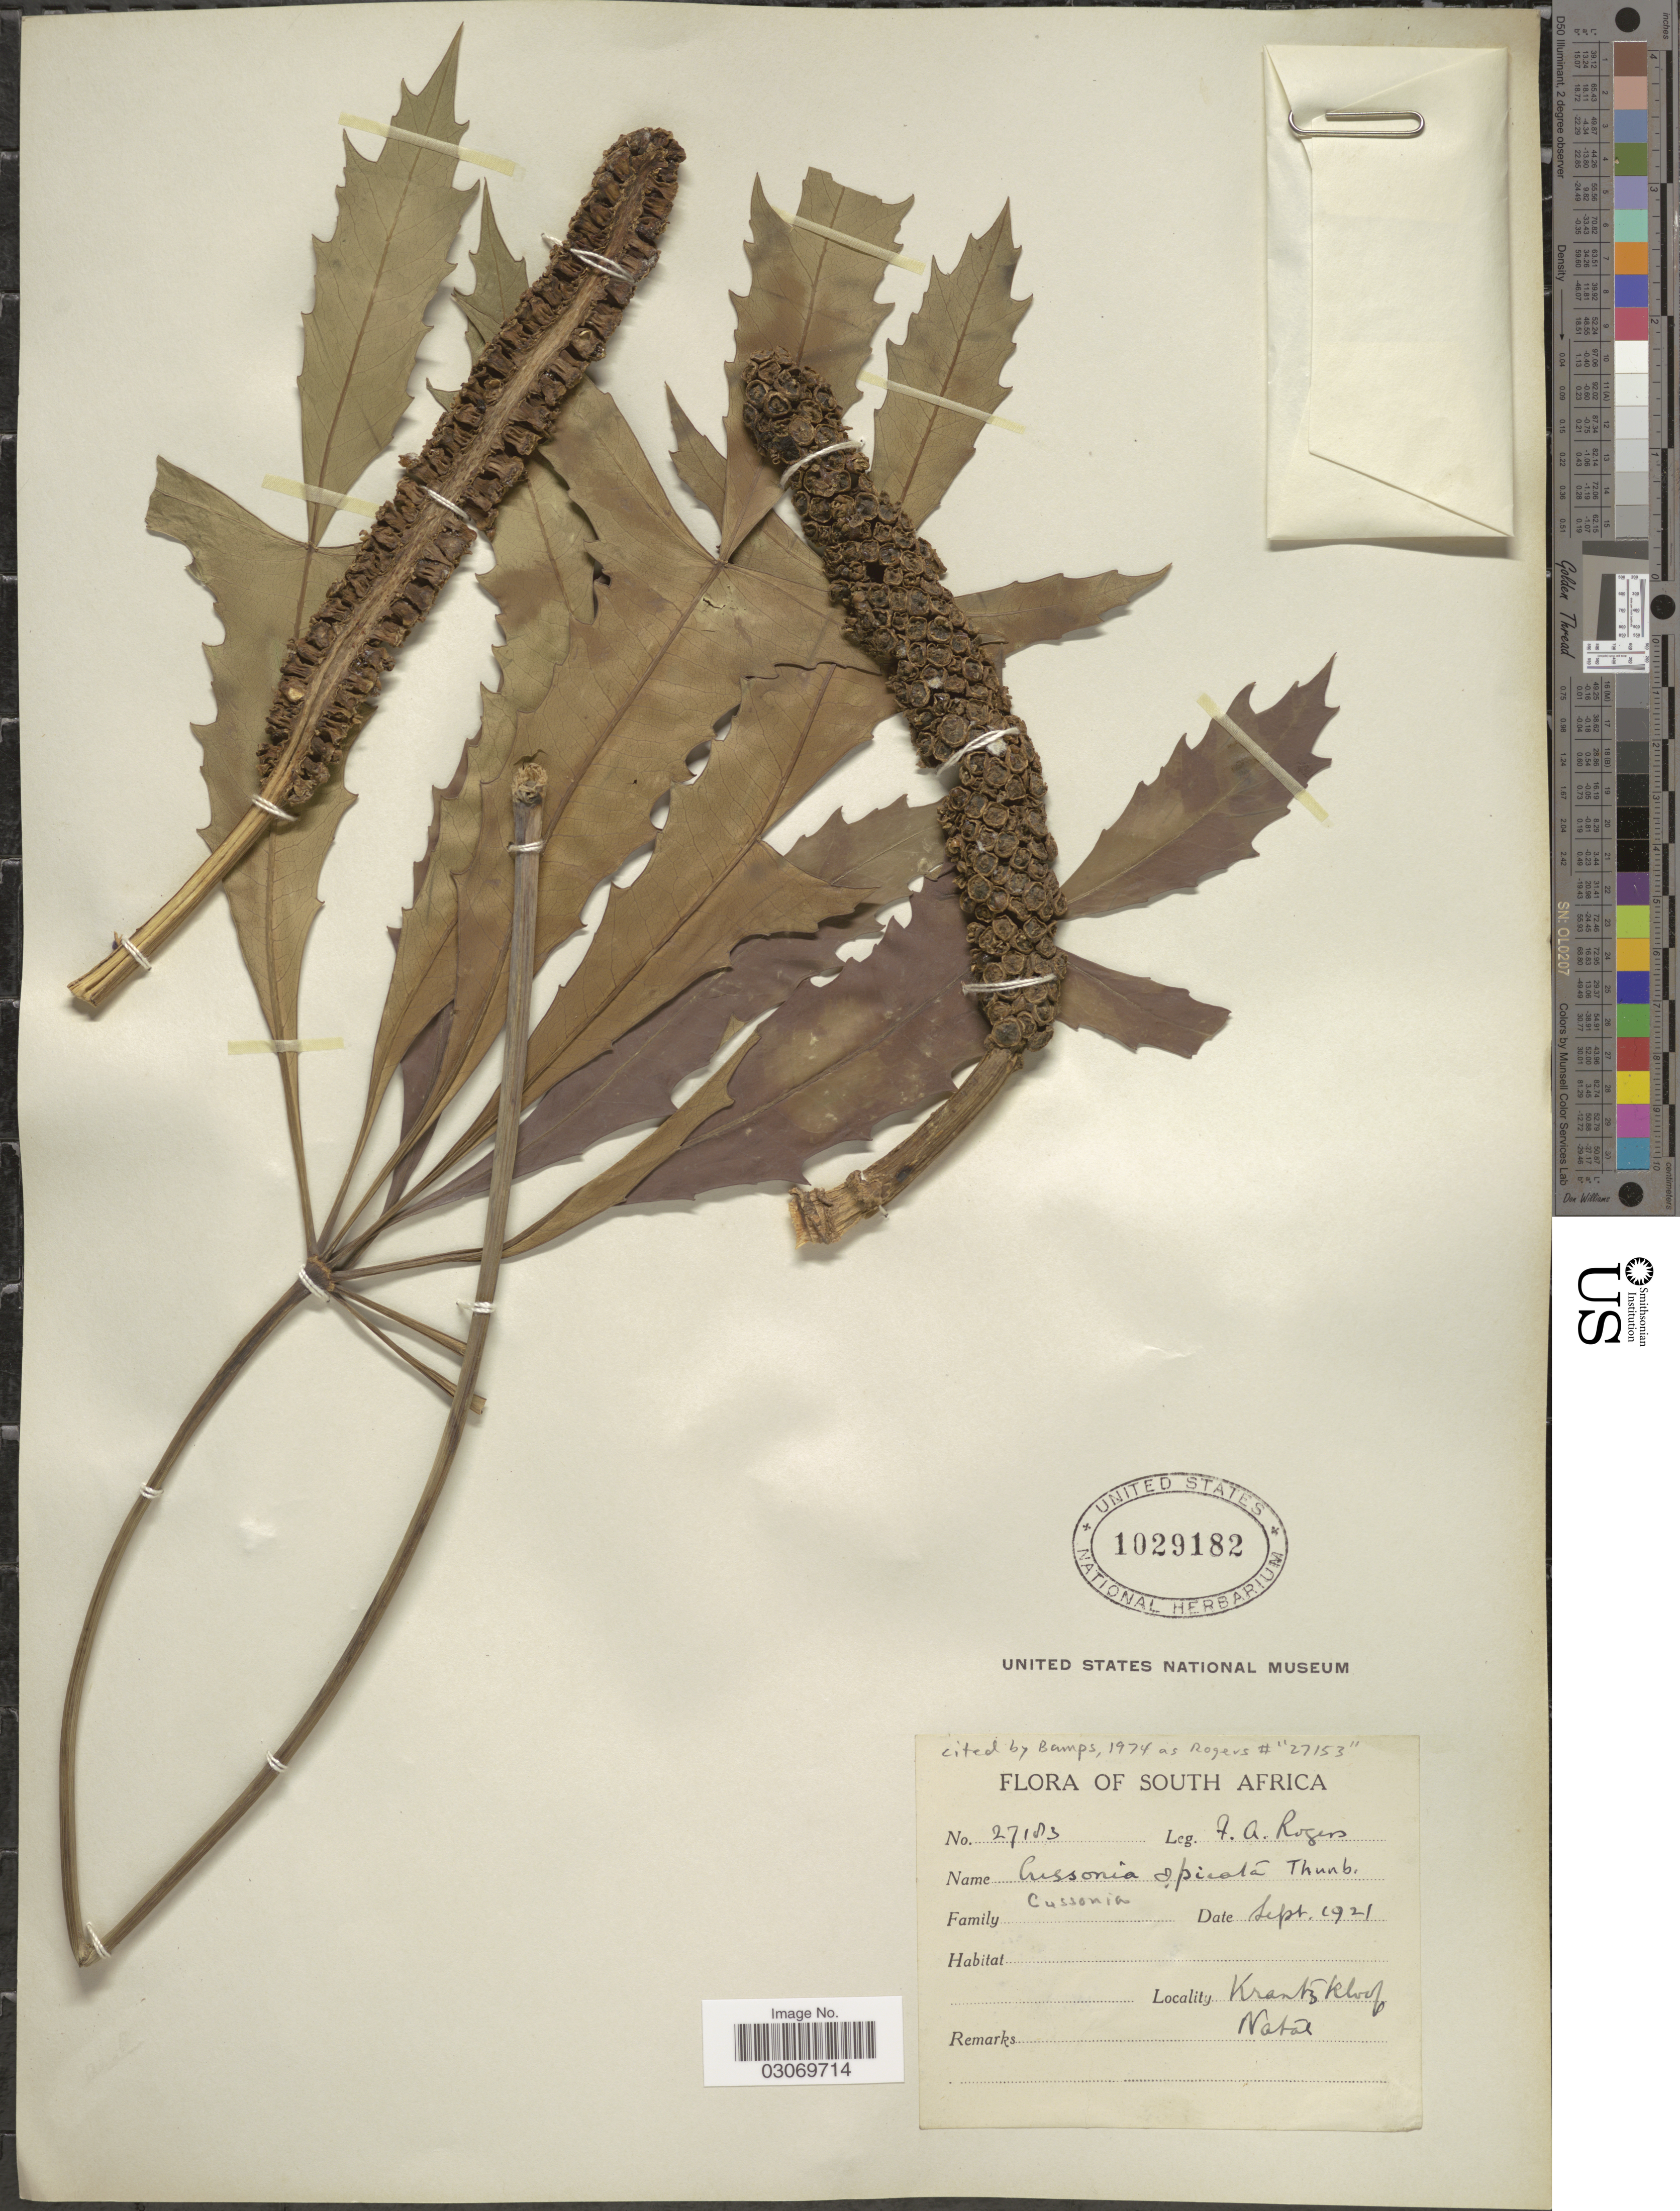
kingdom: Plantae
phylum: Tracheophyta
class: Magnoliopsida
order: Apiales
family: Araliaceae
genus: Cussonia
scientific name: Cussonia spicata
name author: Thunb.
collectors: F. A. Rogers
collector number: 27183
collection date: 1921-09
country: South Africa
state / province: KwaZulu-Natal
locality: Krantzkloof, Natal.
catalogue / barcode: US 1029182